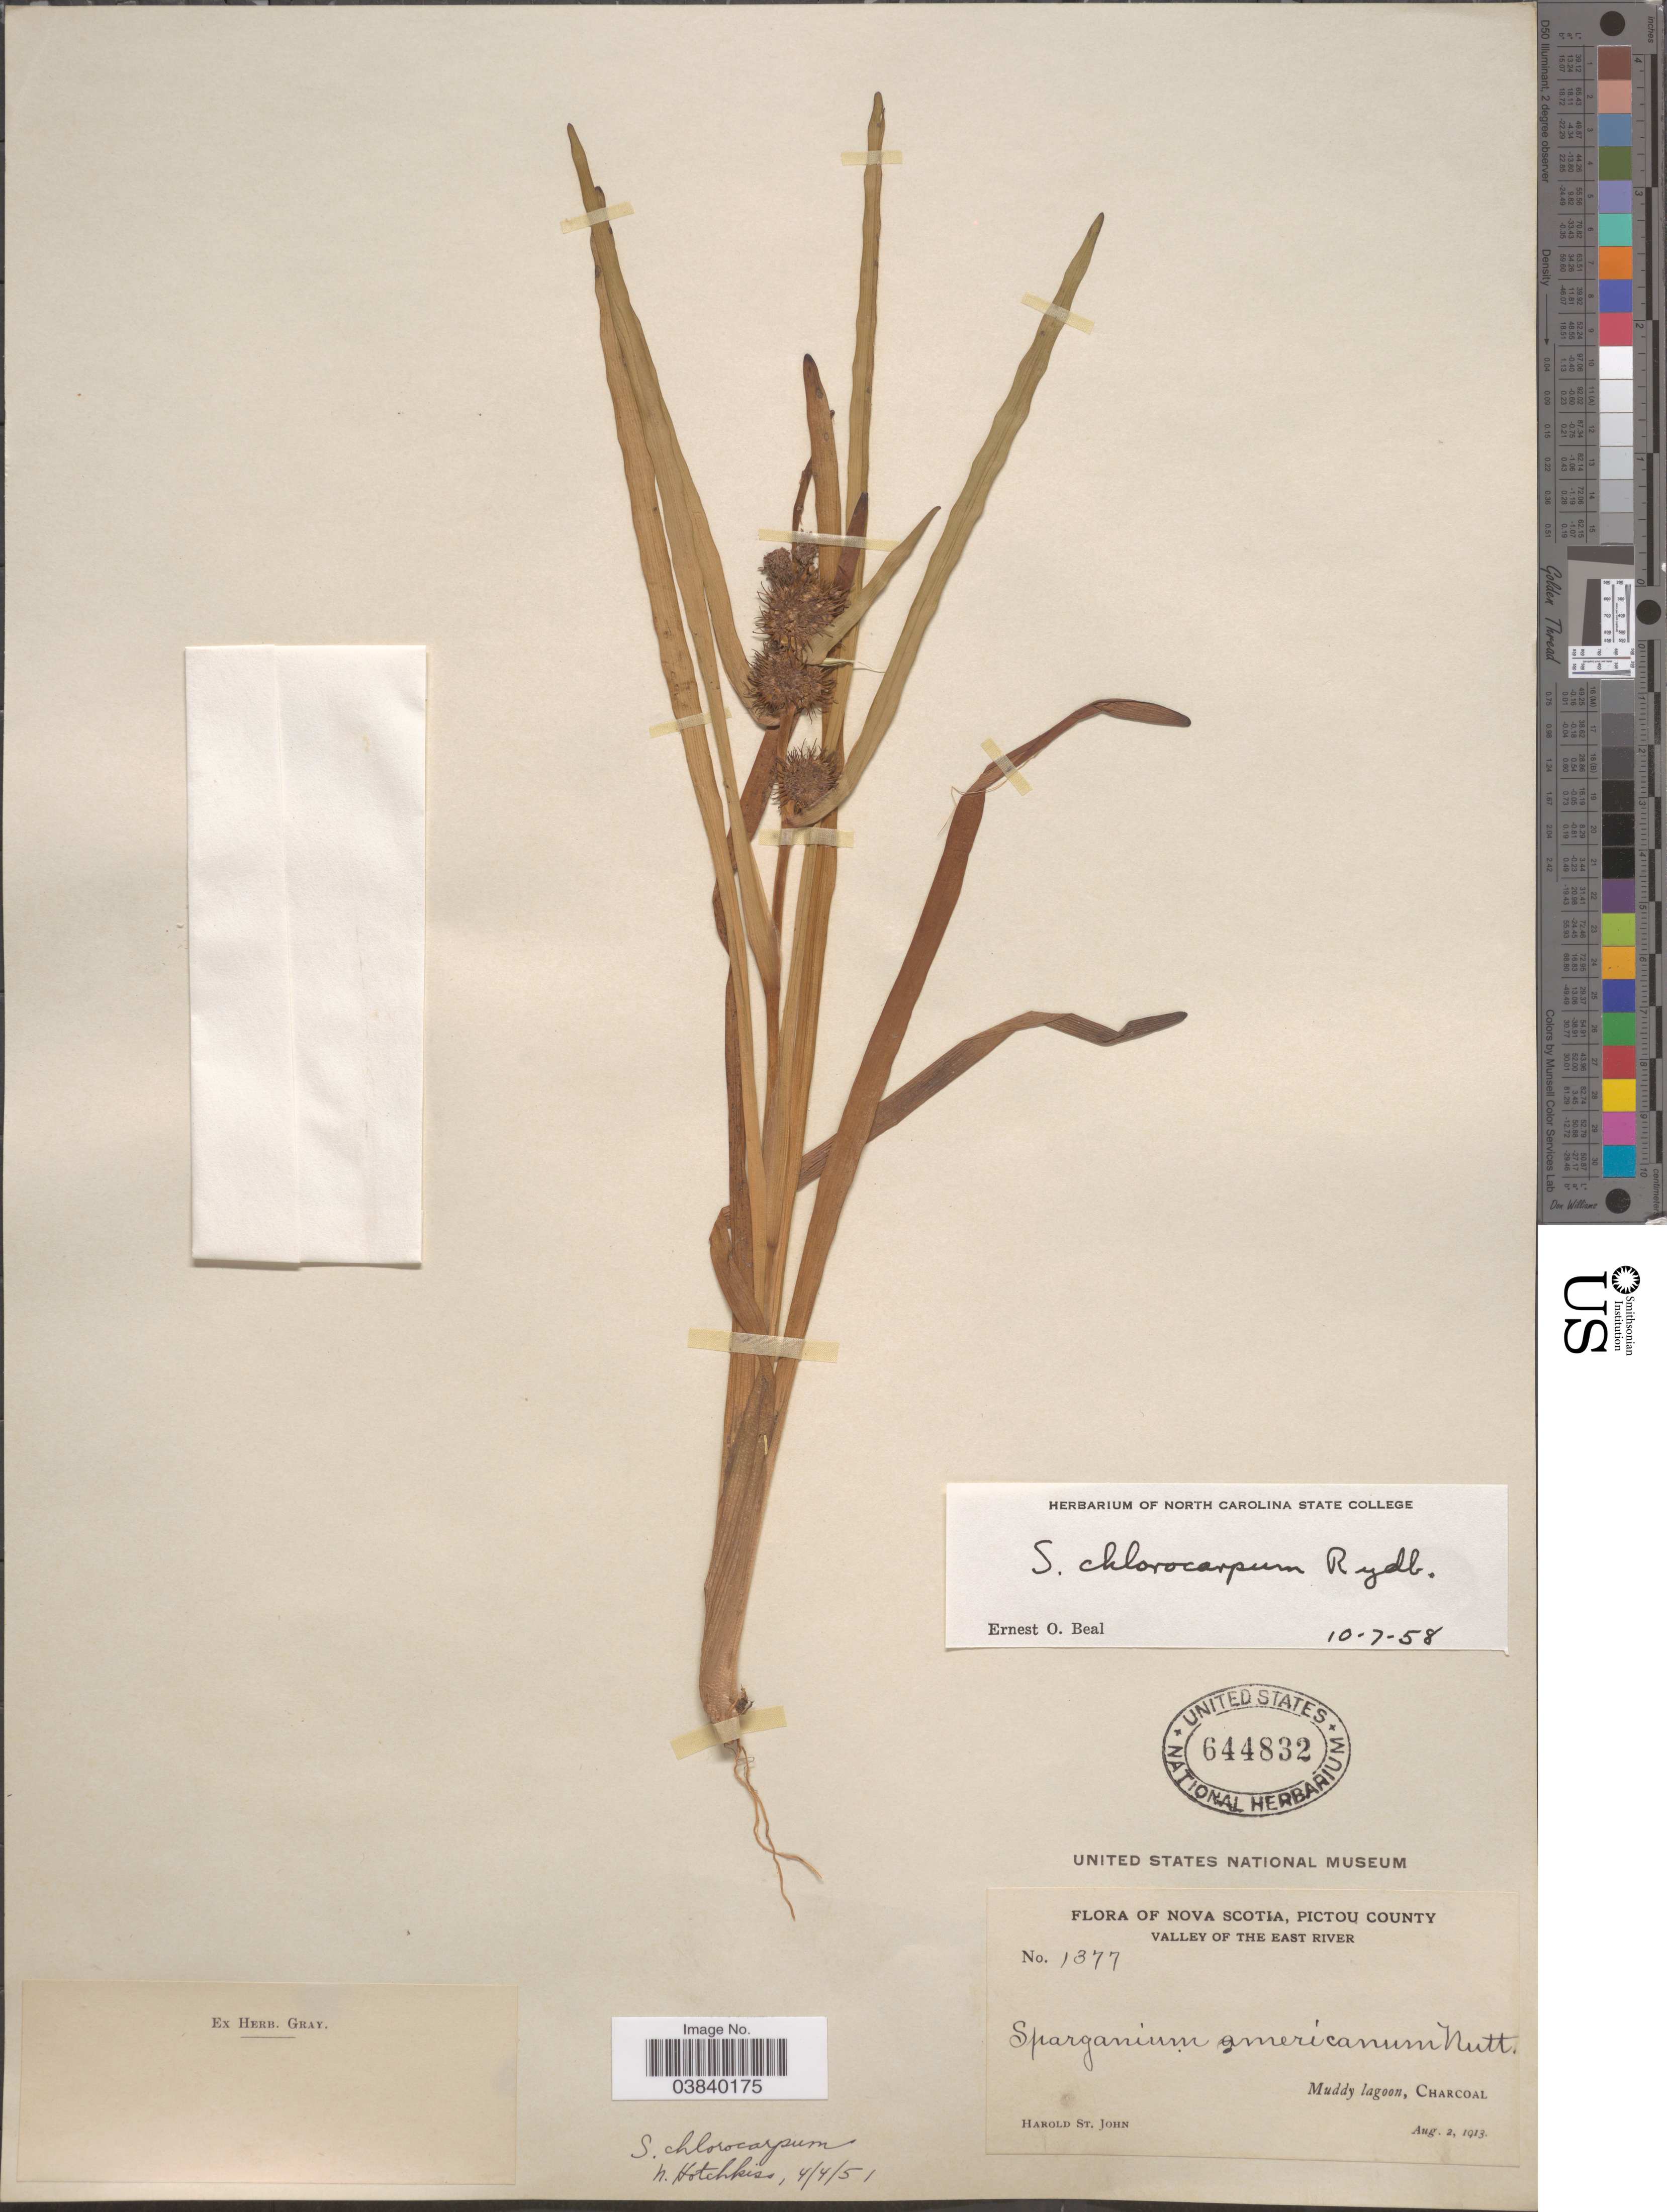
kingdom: Plantae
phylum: Tracheophyta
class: Liliopsida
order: Poales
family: Typhaceae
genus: Sparganium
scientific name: Sparganium chlorocarpum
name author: Rydb.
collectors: H. St. John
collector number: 1377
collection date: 1913-08-02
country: Canada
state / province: Nova Scotia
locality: Pictou County. Valley of the East River. Muddy lagoon, Charcoal.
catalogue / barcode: US 644832